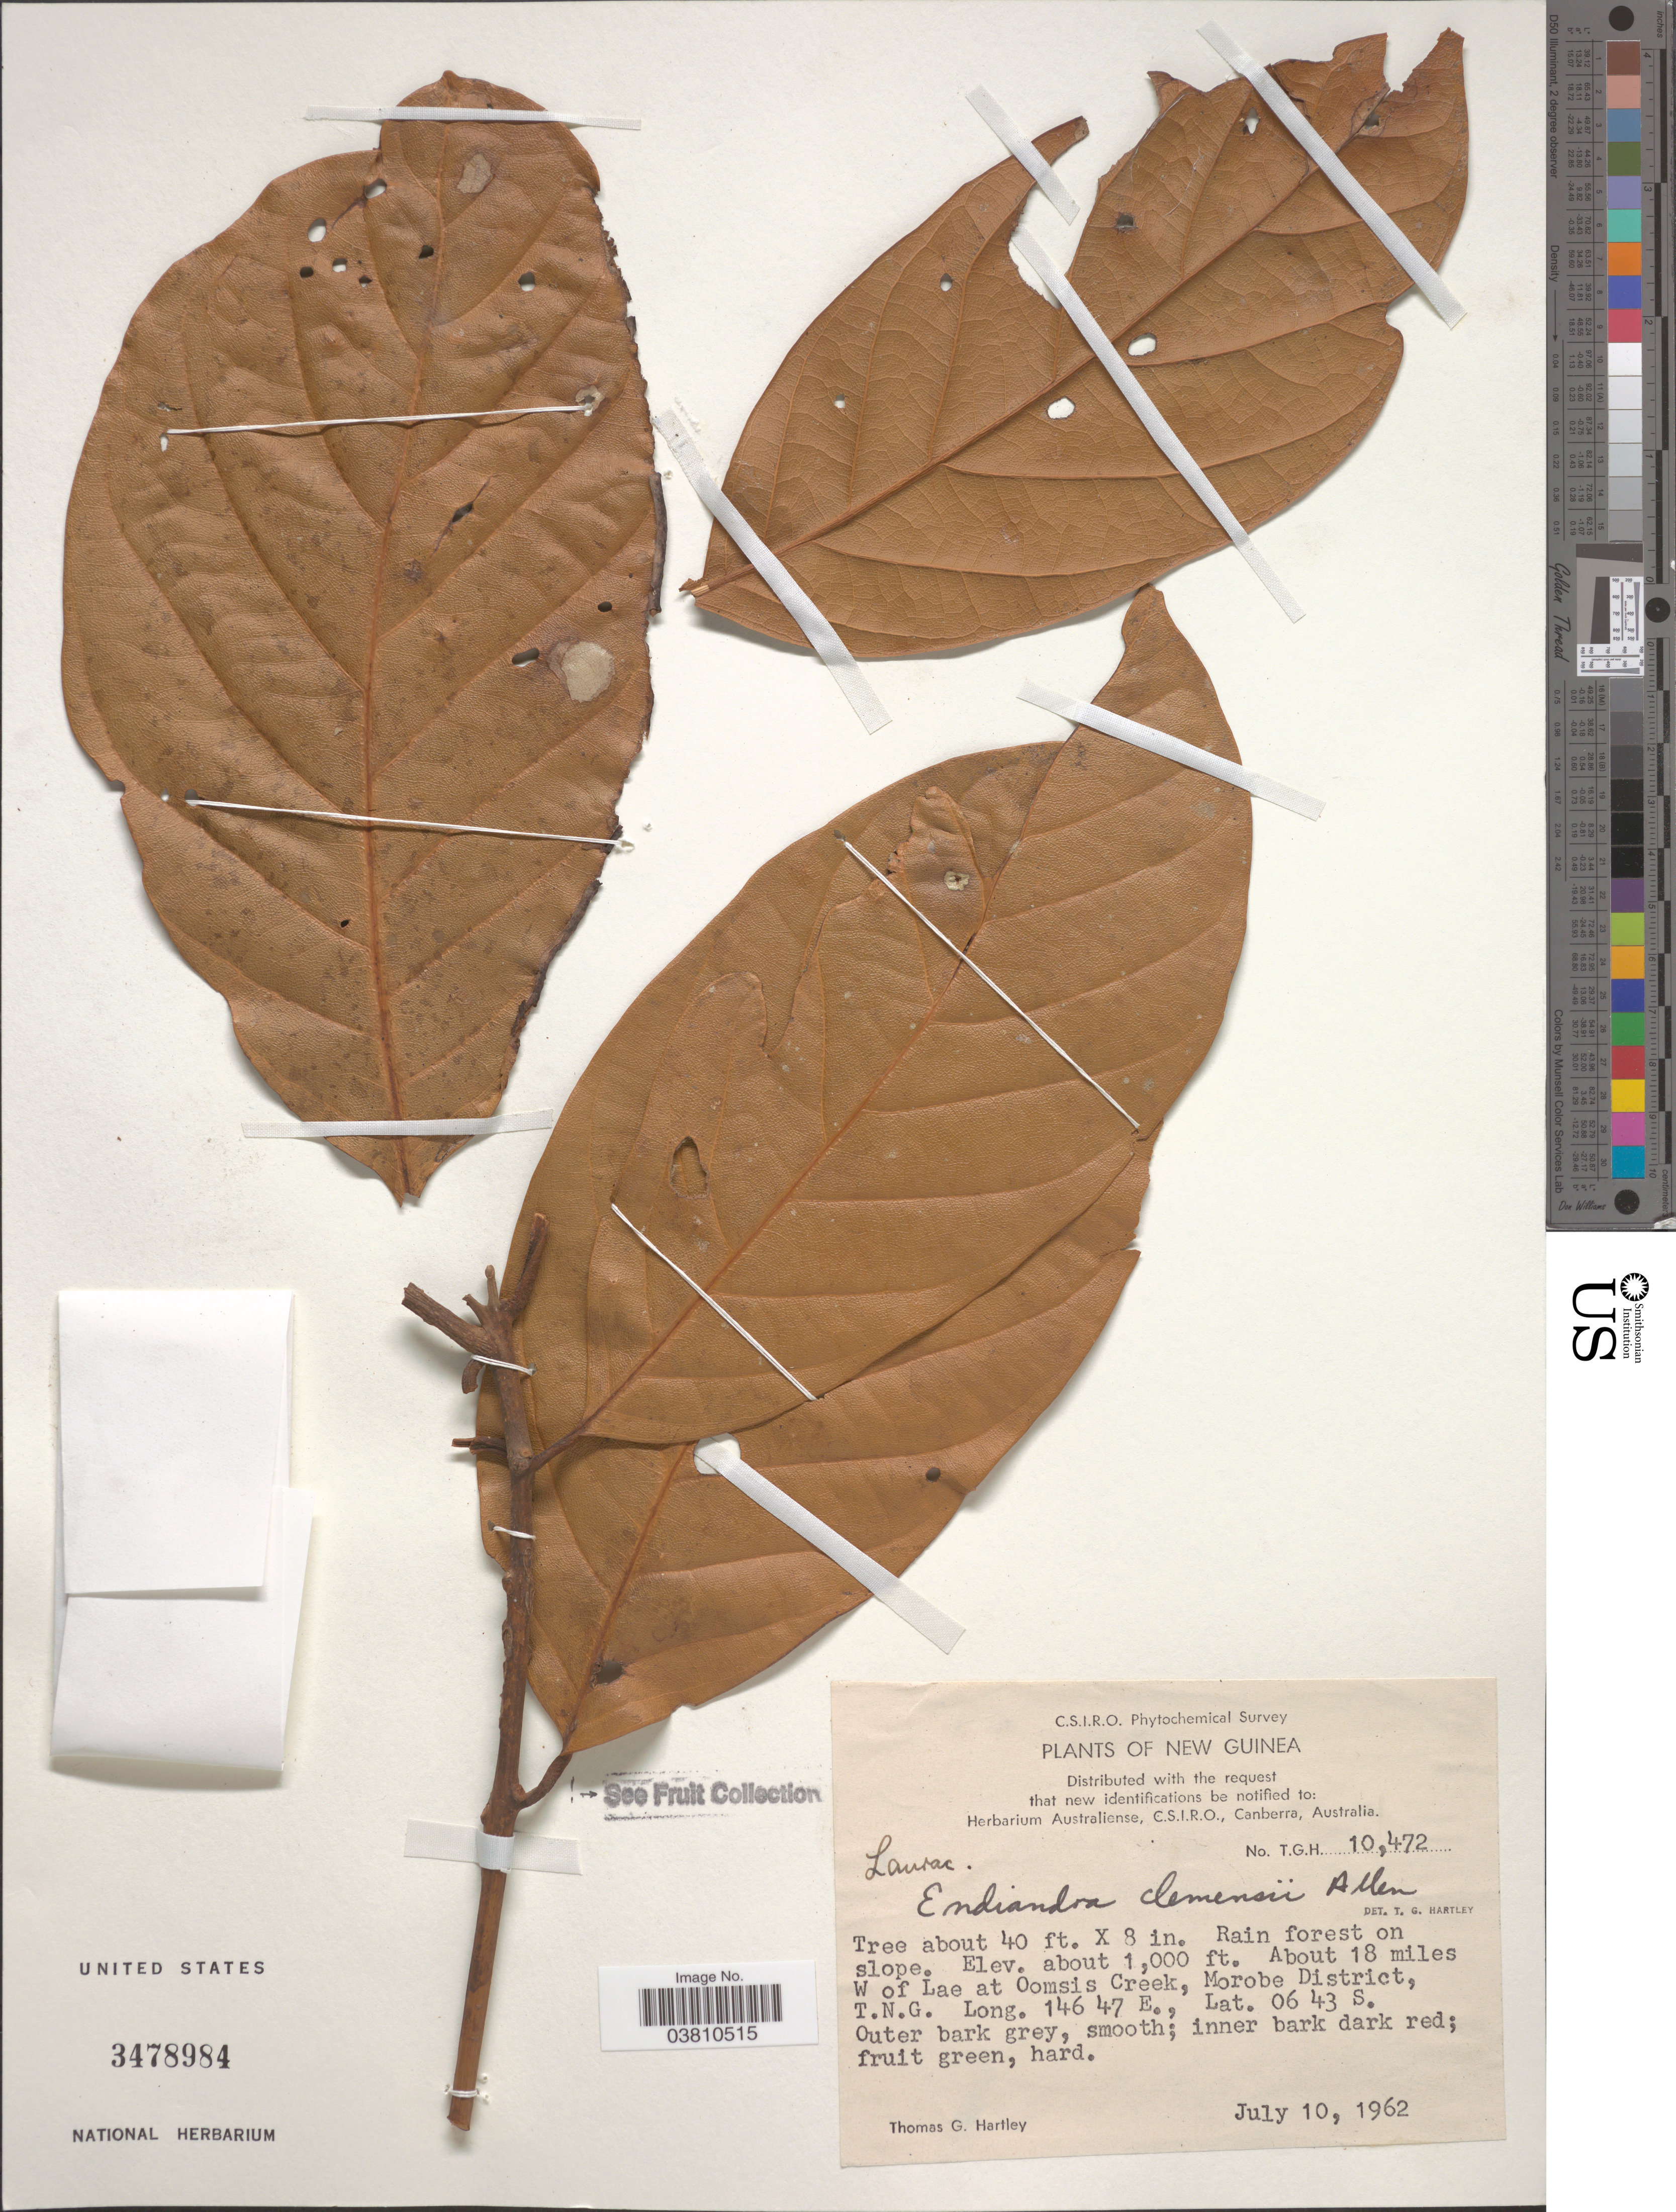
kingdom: Plantae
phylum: Tracheophyta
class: Magnoliopsida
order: Laurales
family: Lauraceae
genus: Endiandra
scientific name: Endiandra clemensii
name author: C.K. Allen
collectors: T. G. Hartley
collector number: TFG10472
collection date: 1962-07-10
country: Papua New Guinea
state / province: Morobe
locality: New Guinea. About 18 miles W of Lae at Oomsis Creek, Morobe District, T.N.G.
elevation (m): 305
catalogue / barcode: US 3478984